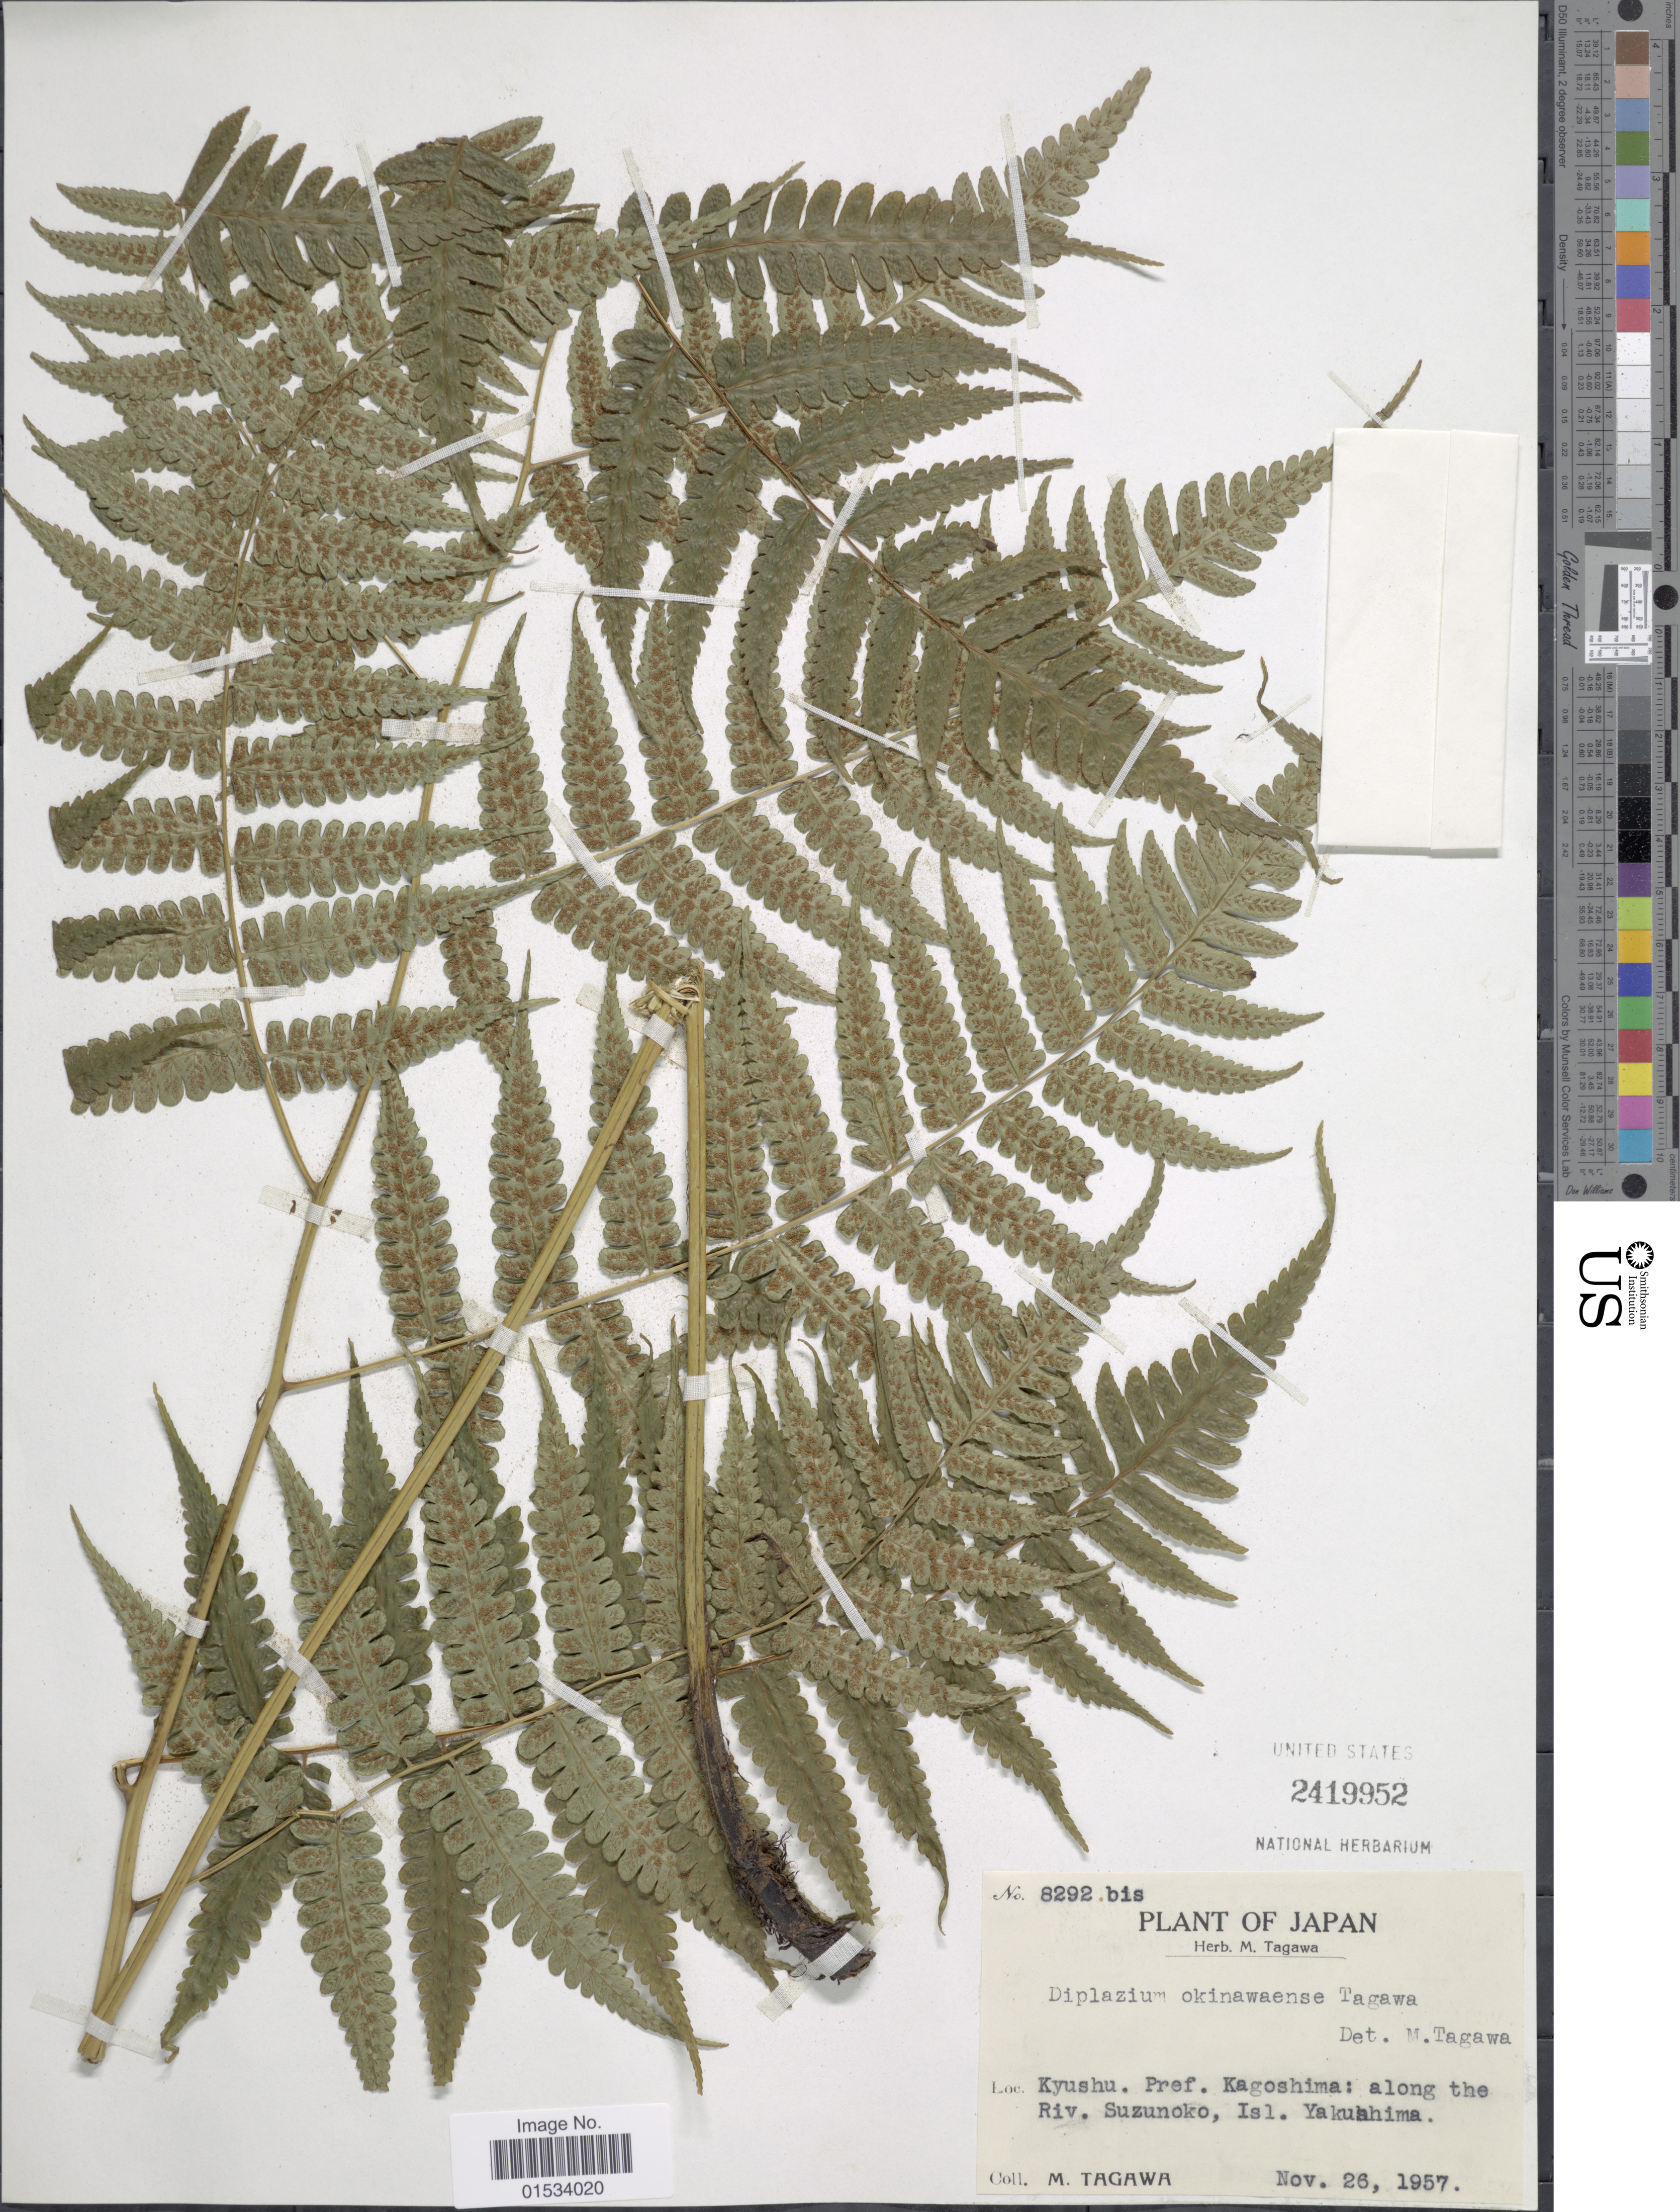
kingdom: Plantae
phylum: Tracheophyta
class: Polypodiopsida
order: Polypodiales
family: Athyriaceae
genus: Diplazium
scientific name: Diplazium okinawaense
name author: Tagawa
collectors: M. Tagawa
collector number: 8292bis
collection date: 1957-11-26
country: Japan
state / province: Kagosima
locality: Kyushu, along the Riv. Suzunoko, Isl. Yakushima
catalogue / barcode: US 2419952